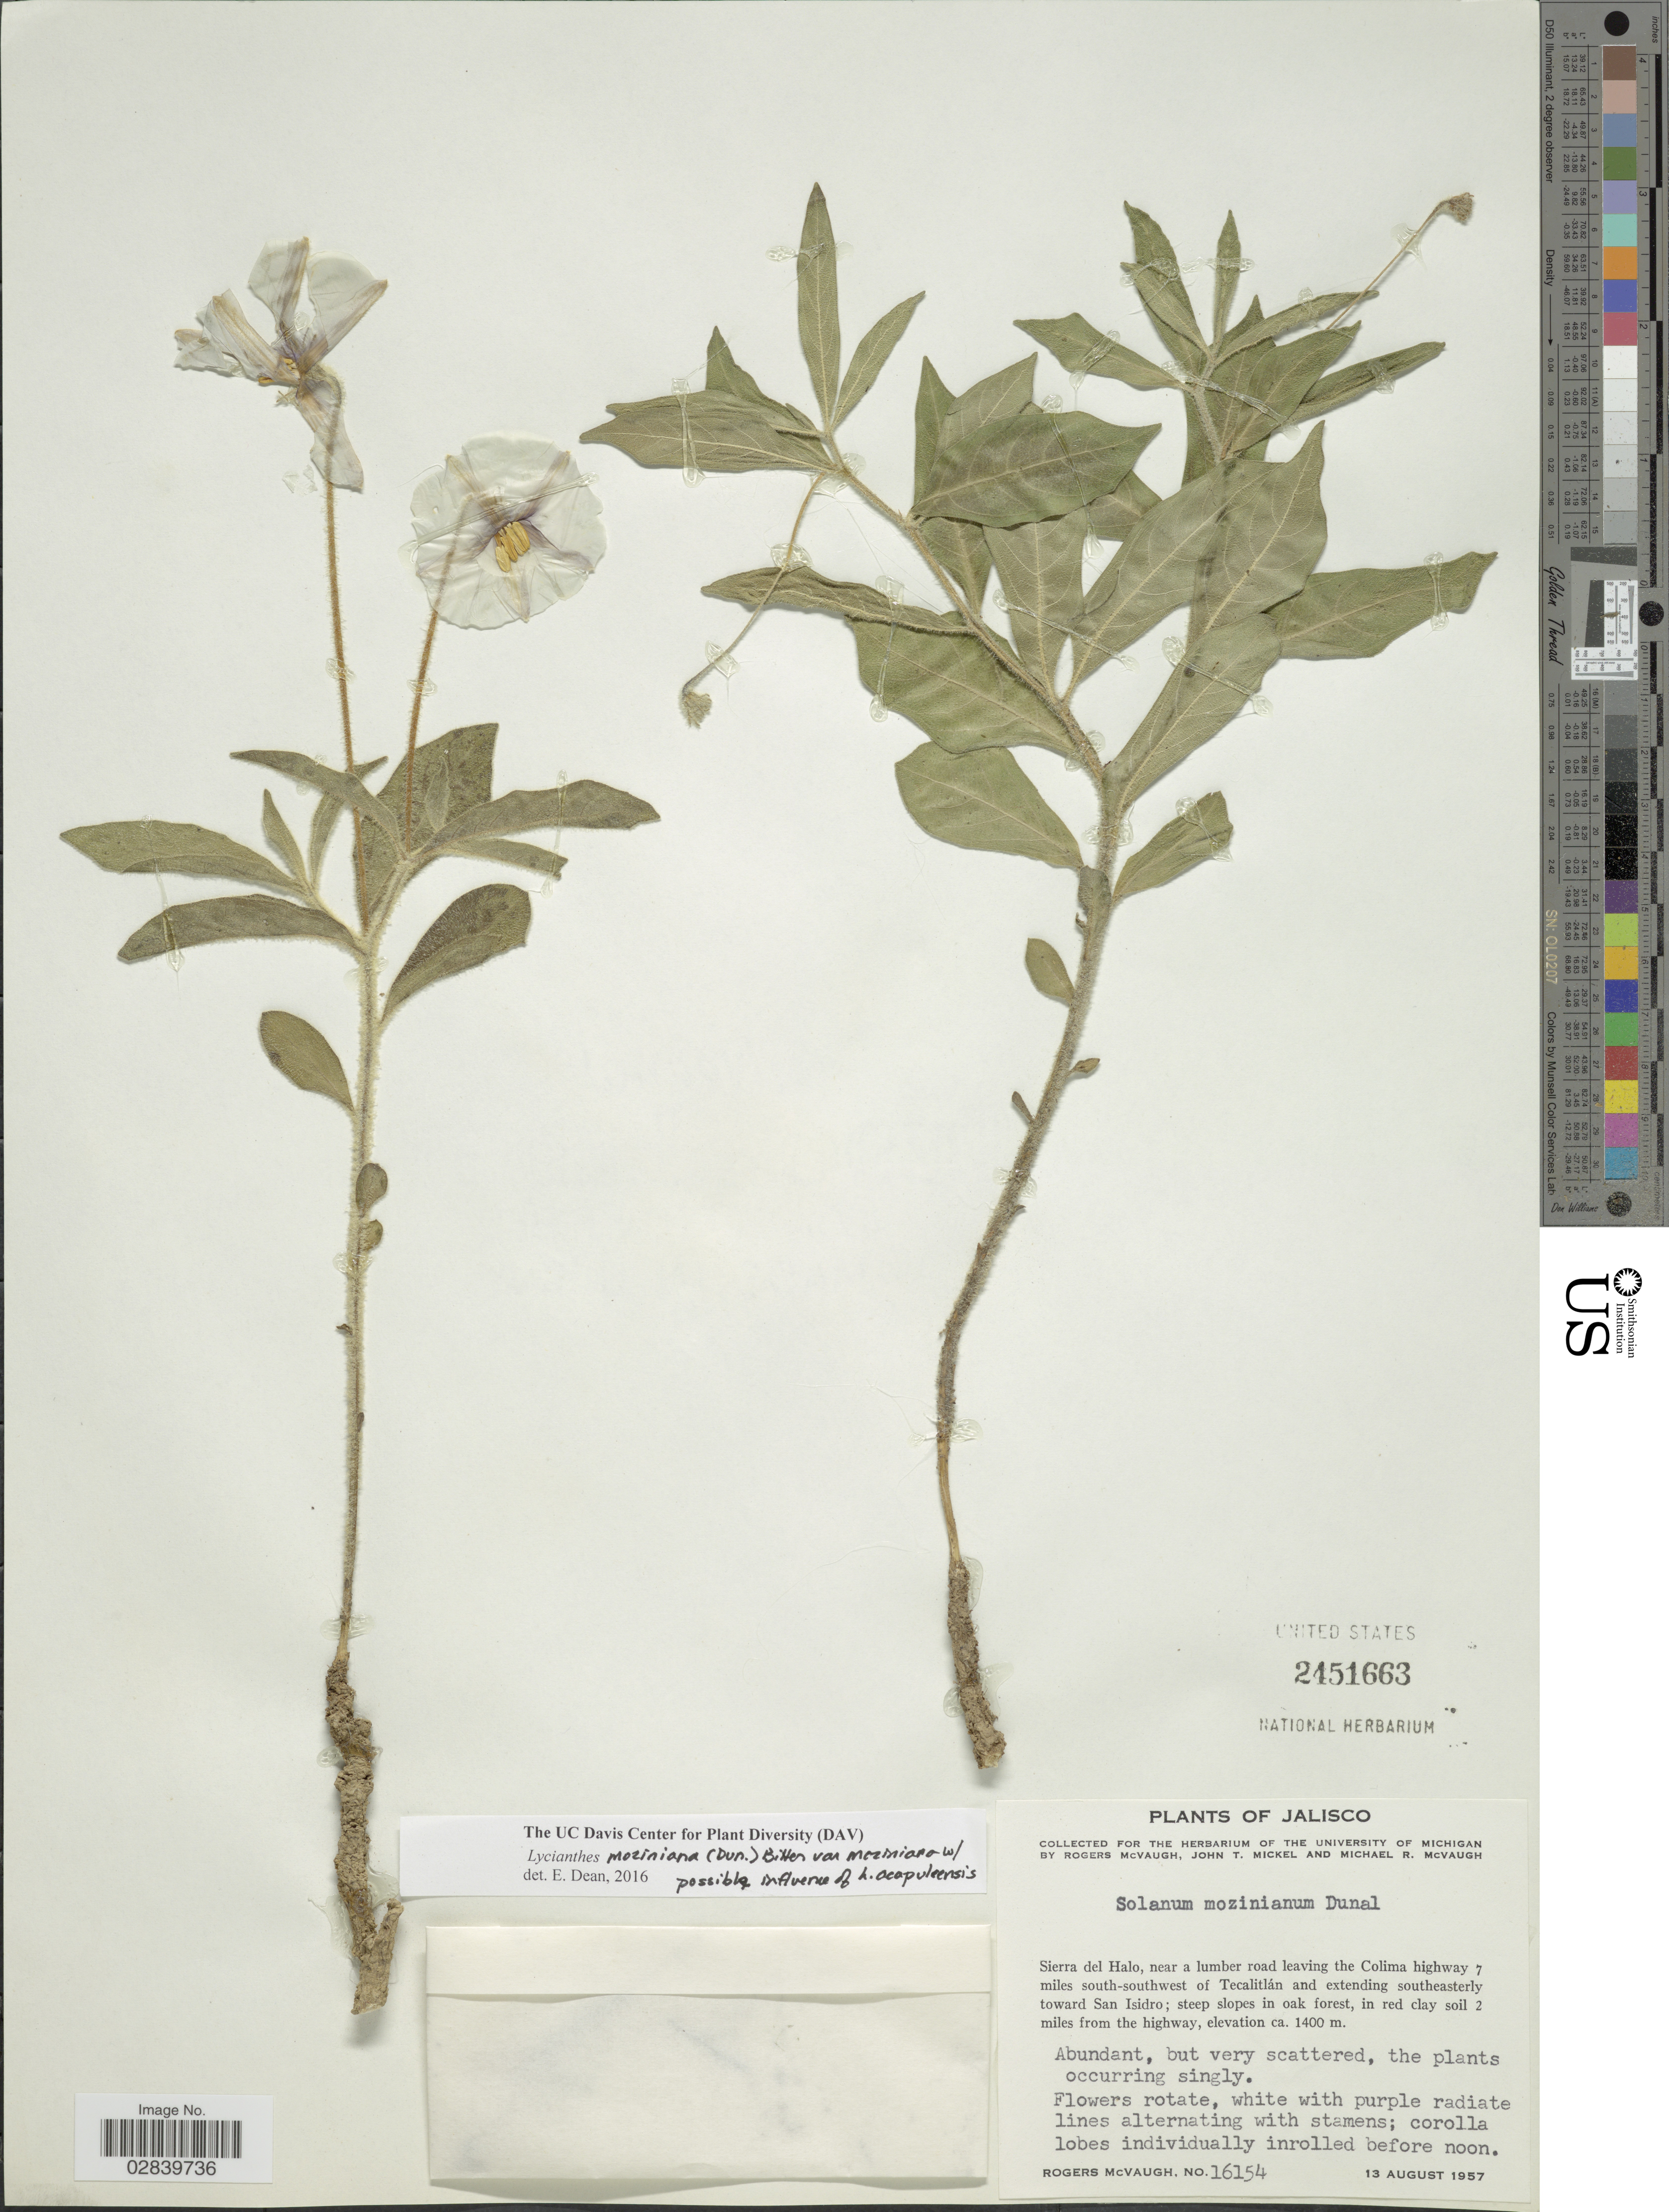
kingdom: Plantae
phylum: Tracheophyta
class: Magnoliopsida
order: Solanales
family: Solanaceae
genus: Lycianthes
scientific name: Lycianthes moziniana var. oaxacana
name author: E. Dean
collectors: R. McVaugh, J. T. Mickel & M. R. McVaugh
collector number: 16154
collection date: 1957-08-13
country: Mexico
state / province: Jalisco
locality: Sierra del Halo, near a lumber road leaving the Colima highway 7 miles south-southwest of Tecalitlán and extending southeasterly toward San Isidro.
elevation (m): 1400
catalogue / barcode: US 2451663